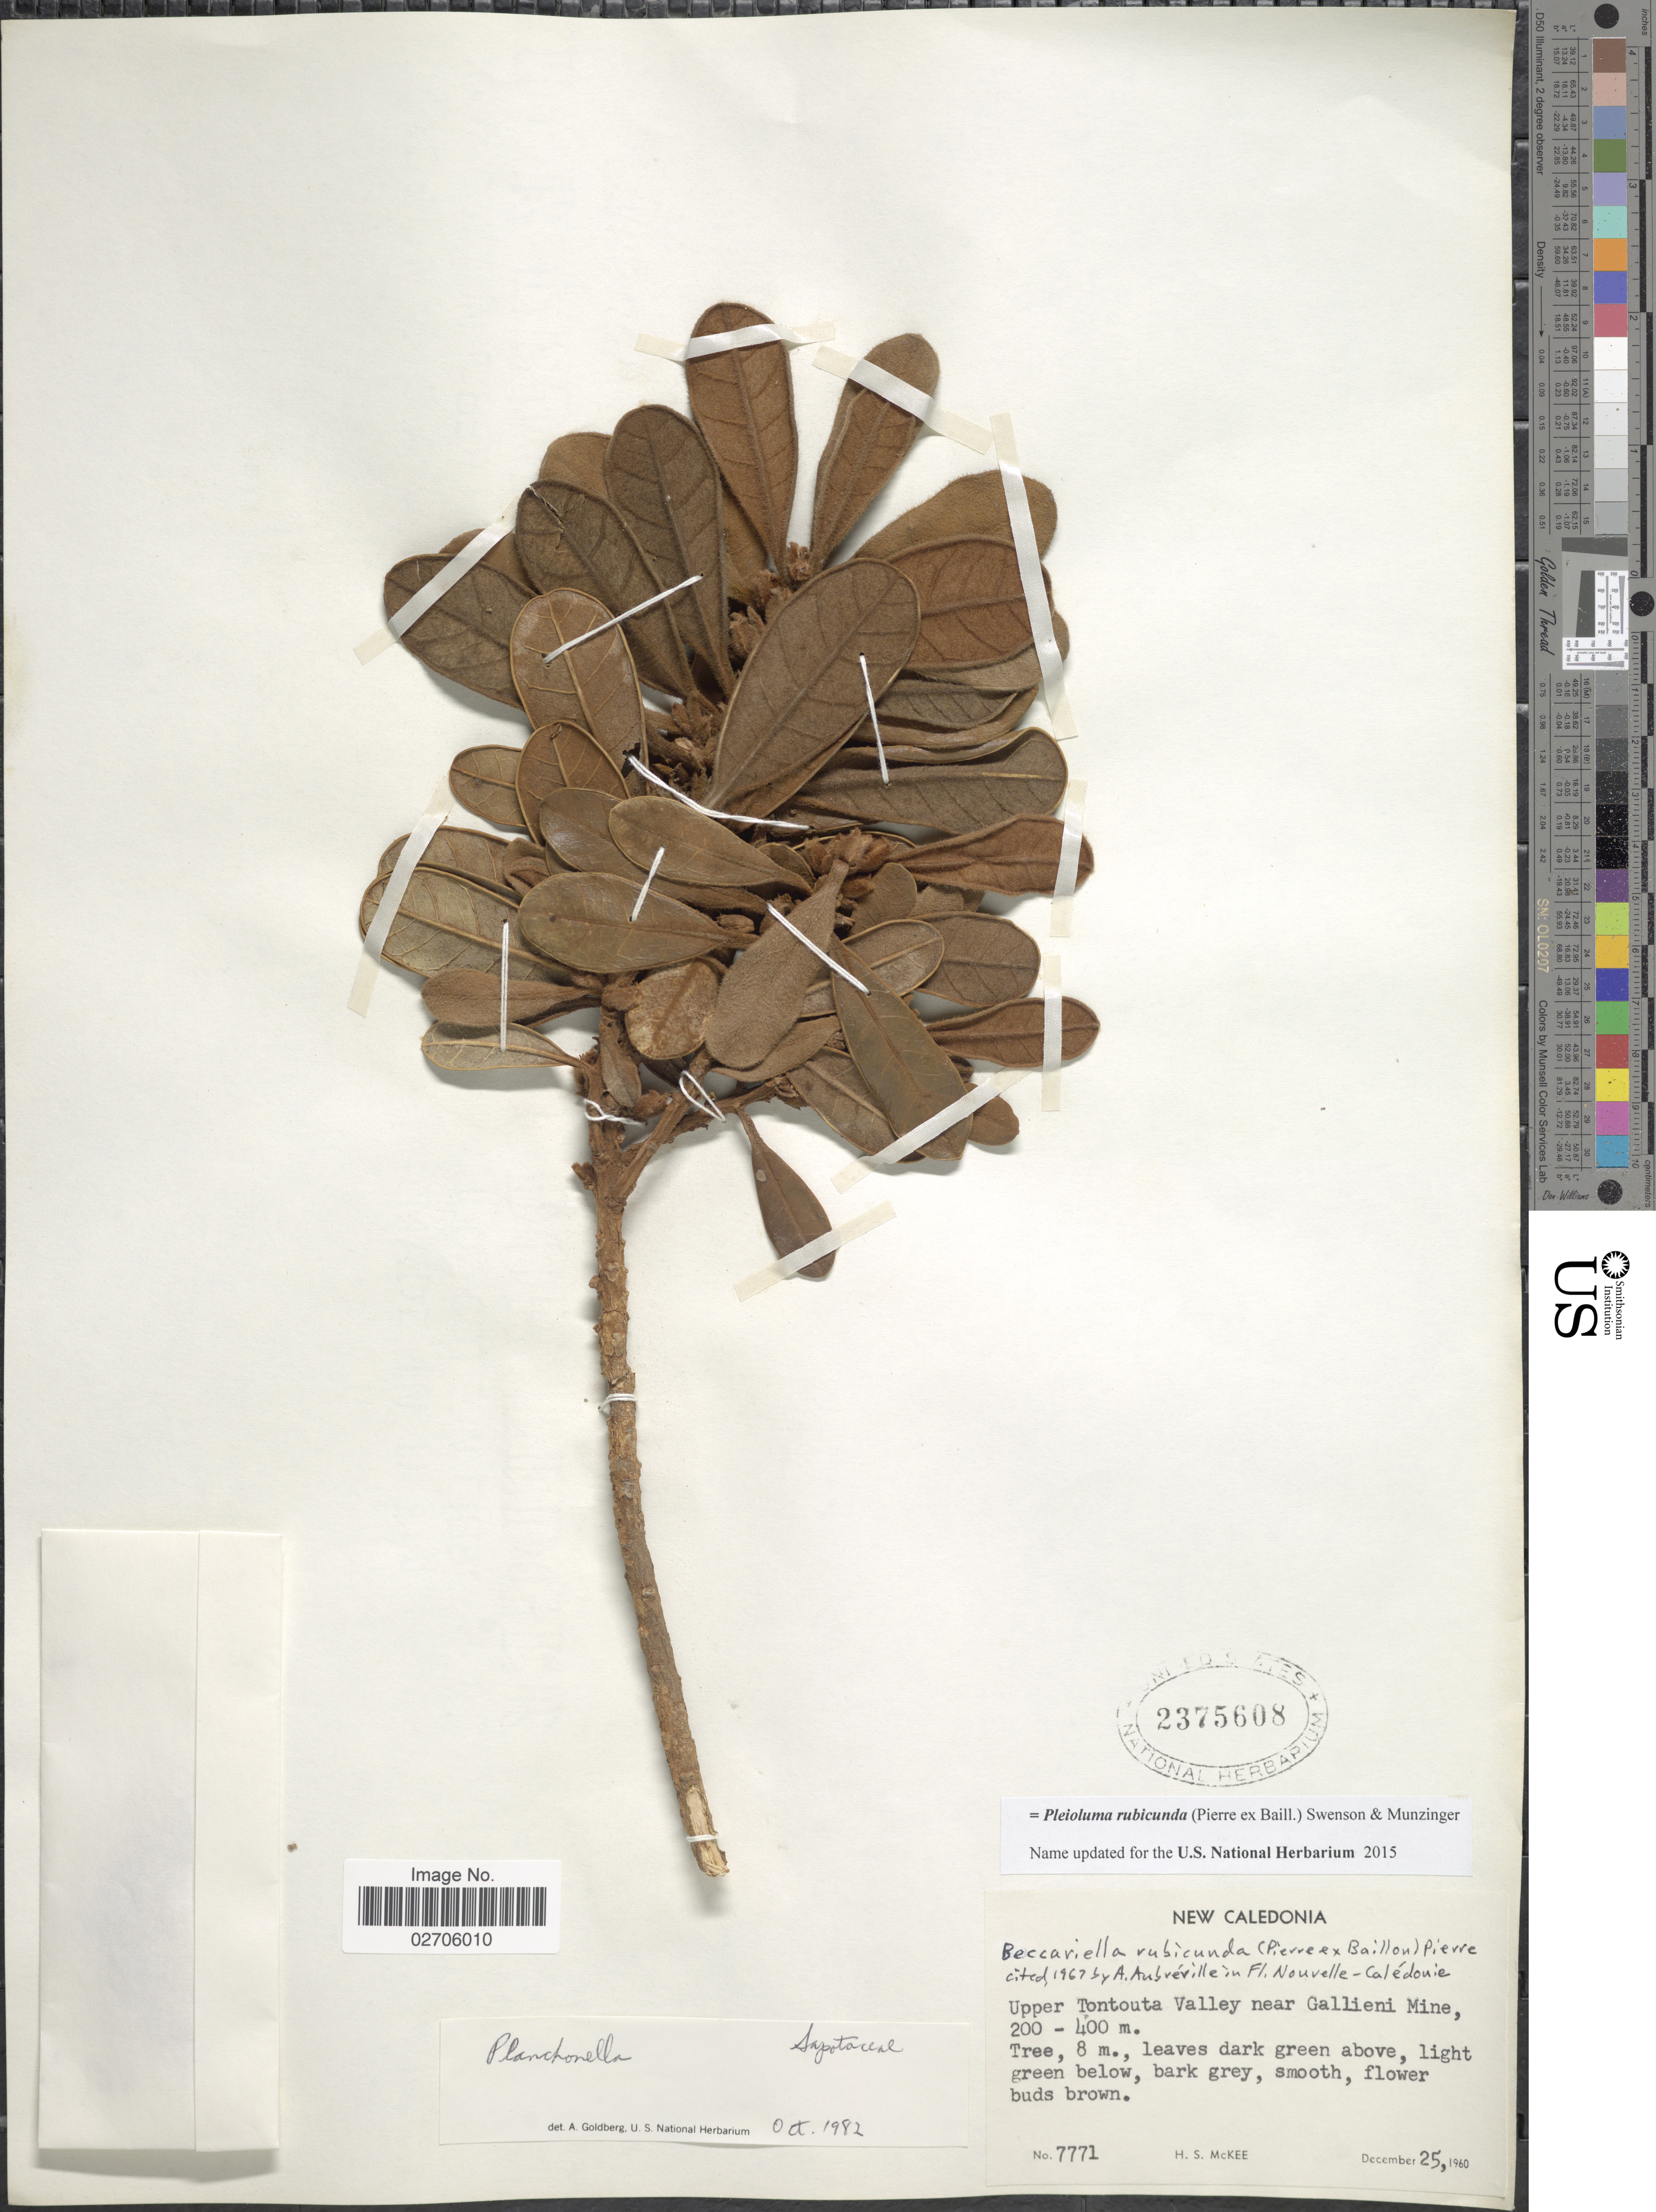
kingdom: Plantae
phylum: Tracheophyta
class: Magnoliopsida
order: Ericales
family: Sapotaceae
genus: Pleioluma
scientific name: Pleioluma rubicunda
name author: (Pierre ex Baill.) Swenson & Munzinger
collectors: H. S. McKee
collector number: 7771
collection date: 1960-12-25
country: New Caledonia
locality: Upper Tontouta Valley near Gallieni Mine.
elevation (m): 200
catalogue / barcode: US 2375608